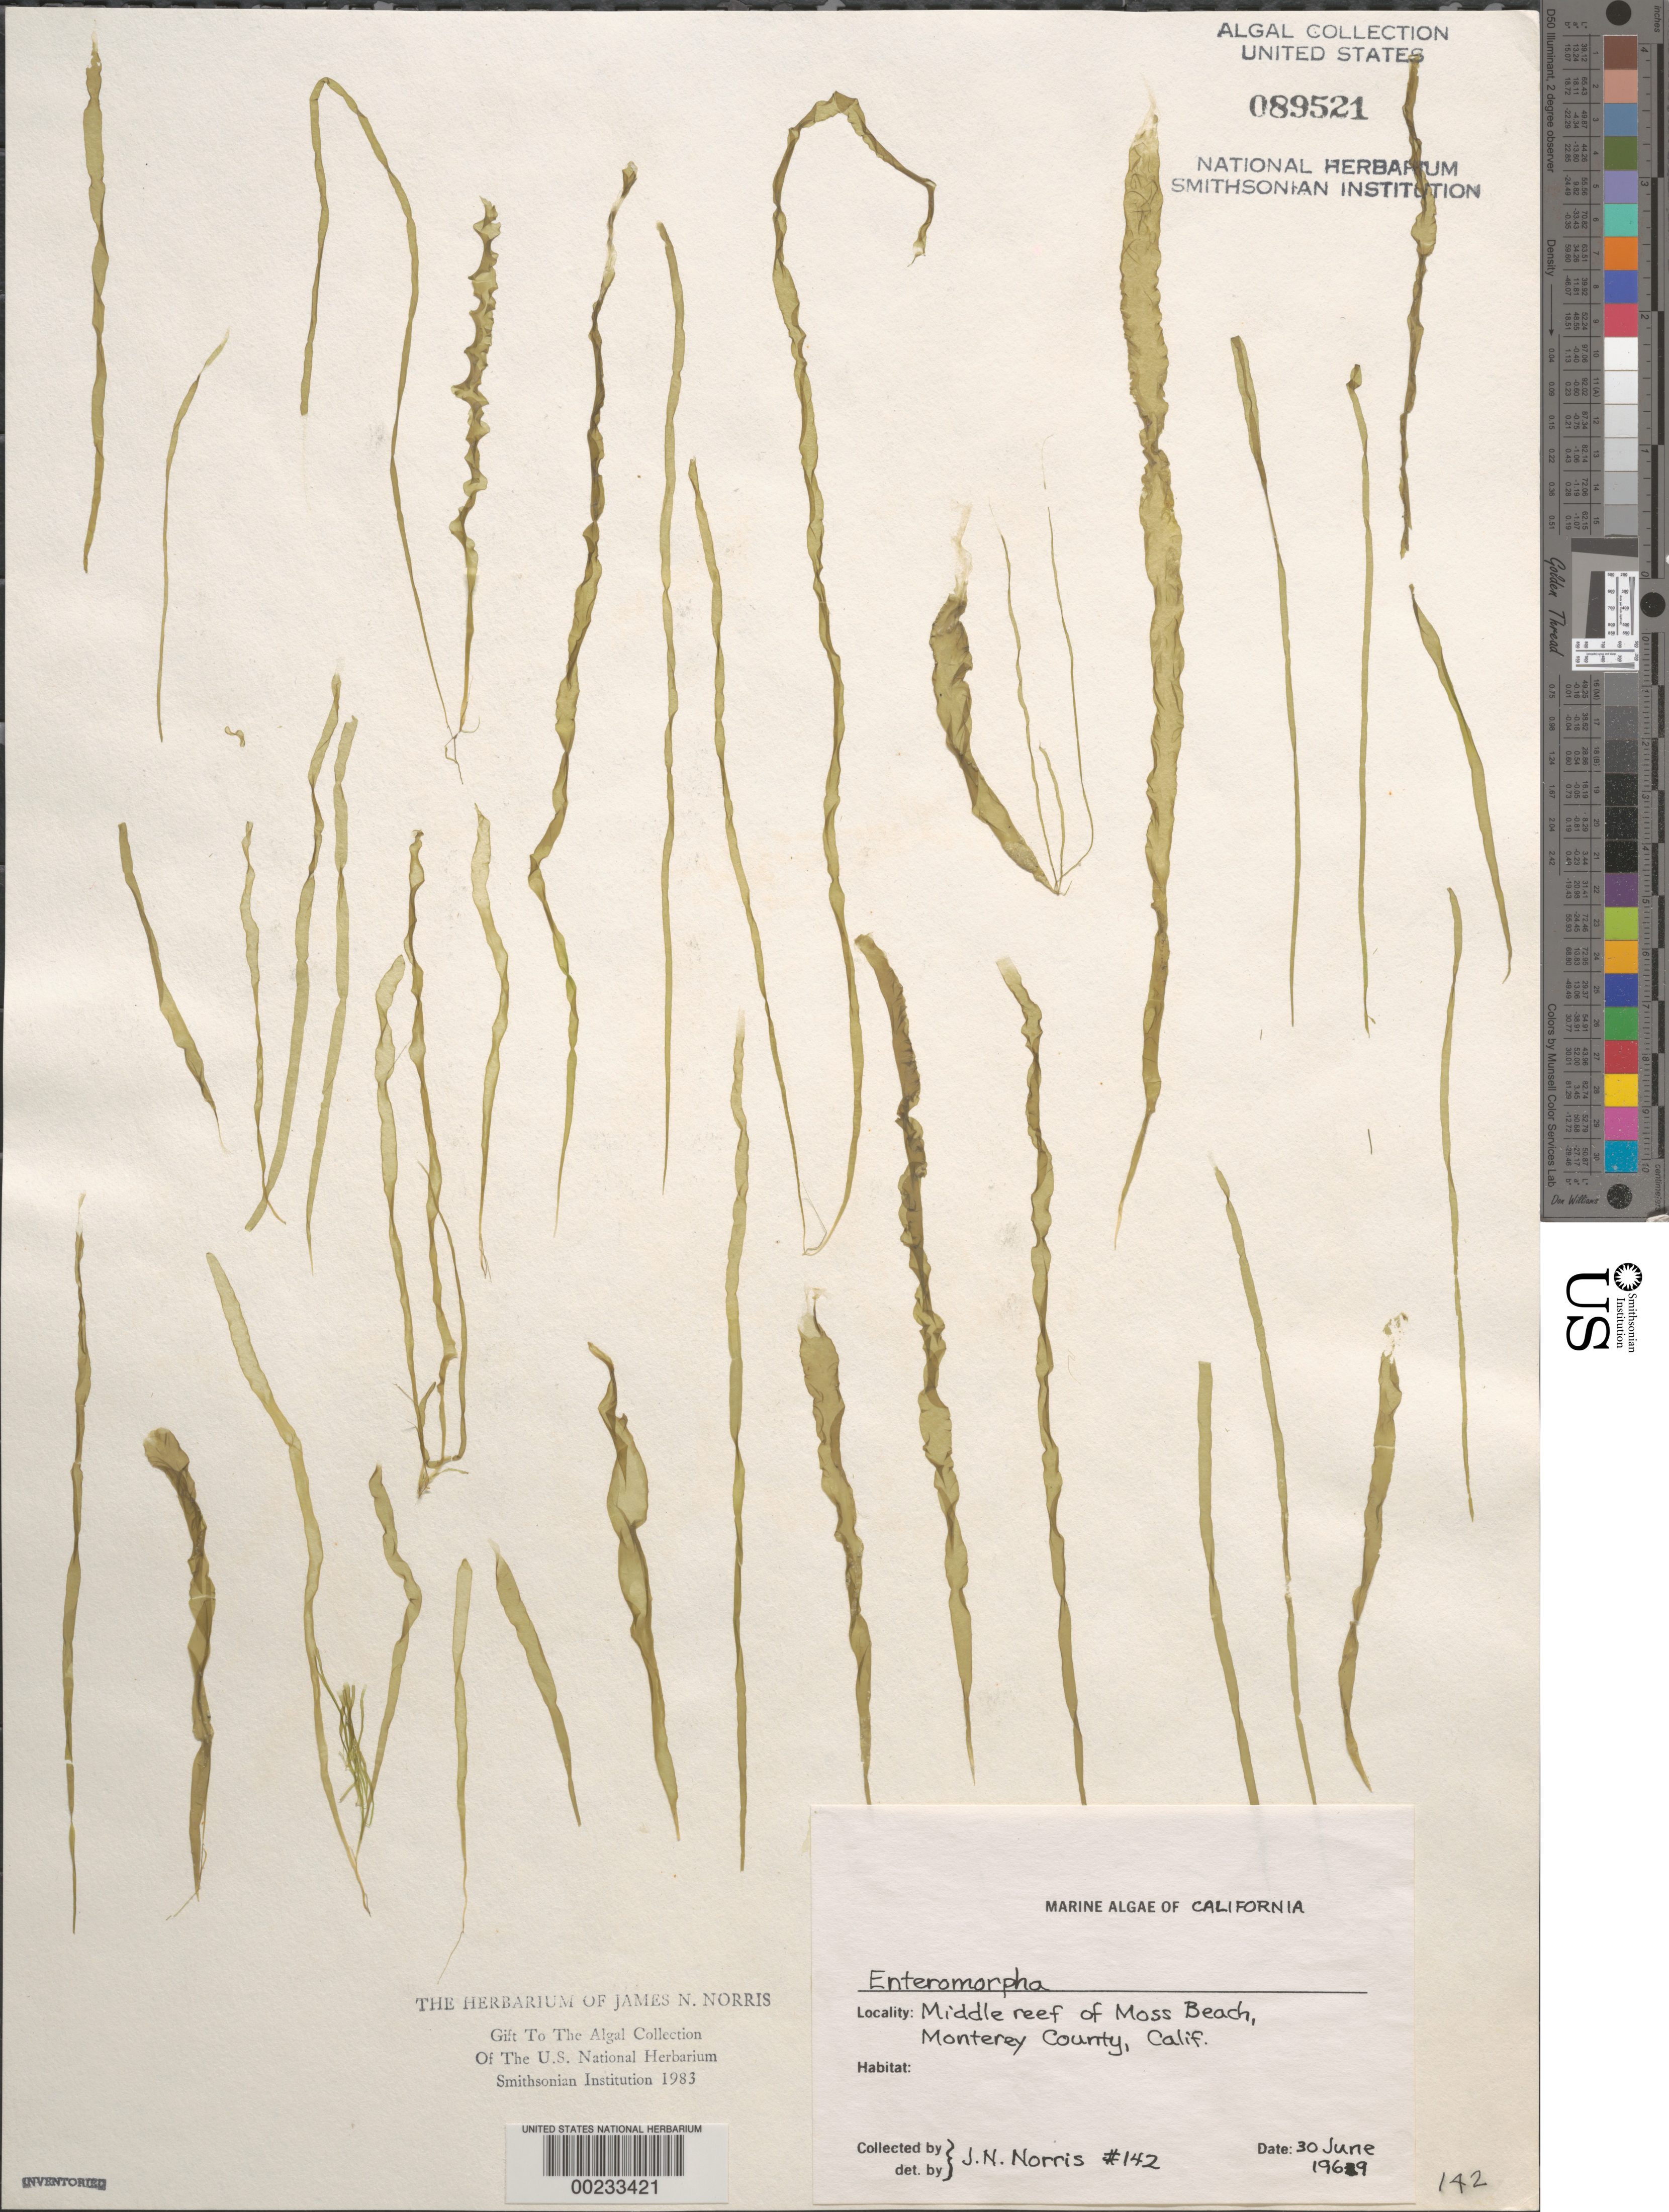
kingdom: Plantae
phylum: Chlorophyta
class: Ulvophyceae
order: Ulvales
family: Ulvaceae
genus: Ulva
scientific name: Ulva sp.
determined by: Algae name updating Project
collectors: J. N. Norris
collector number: JN-142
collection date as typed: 30 Jun 1969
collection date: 1969-06-30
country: United States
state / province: California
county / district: Monterey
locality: Middle Reef of Moss Beach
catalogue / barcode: US 89521